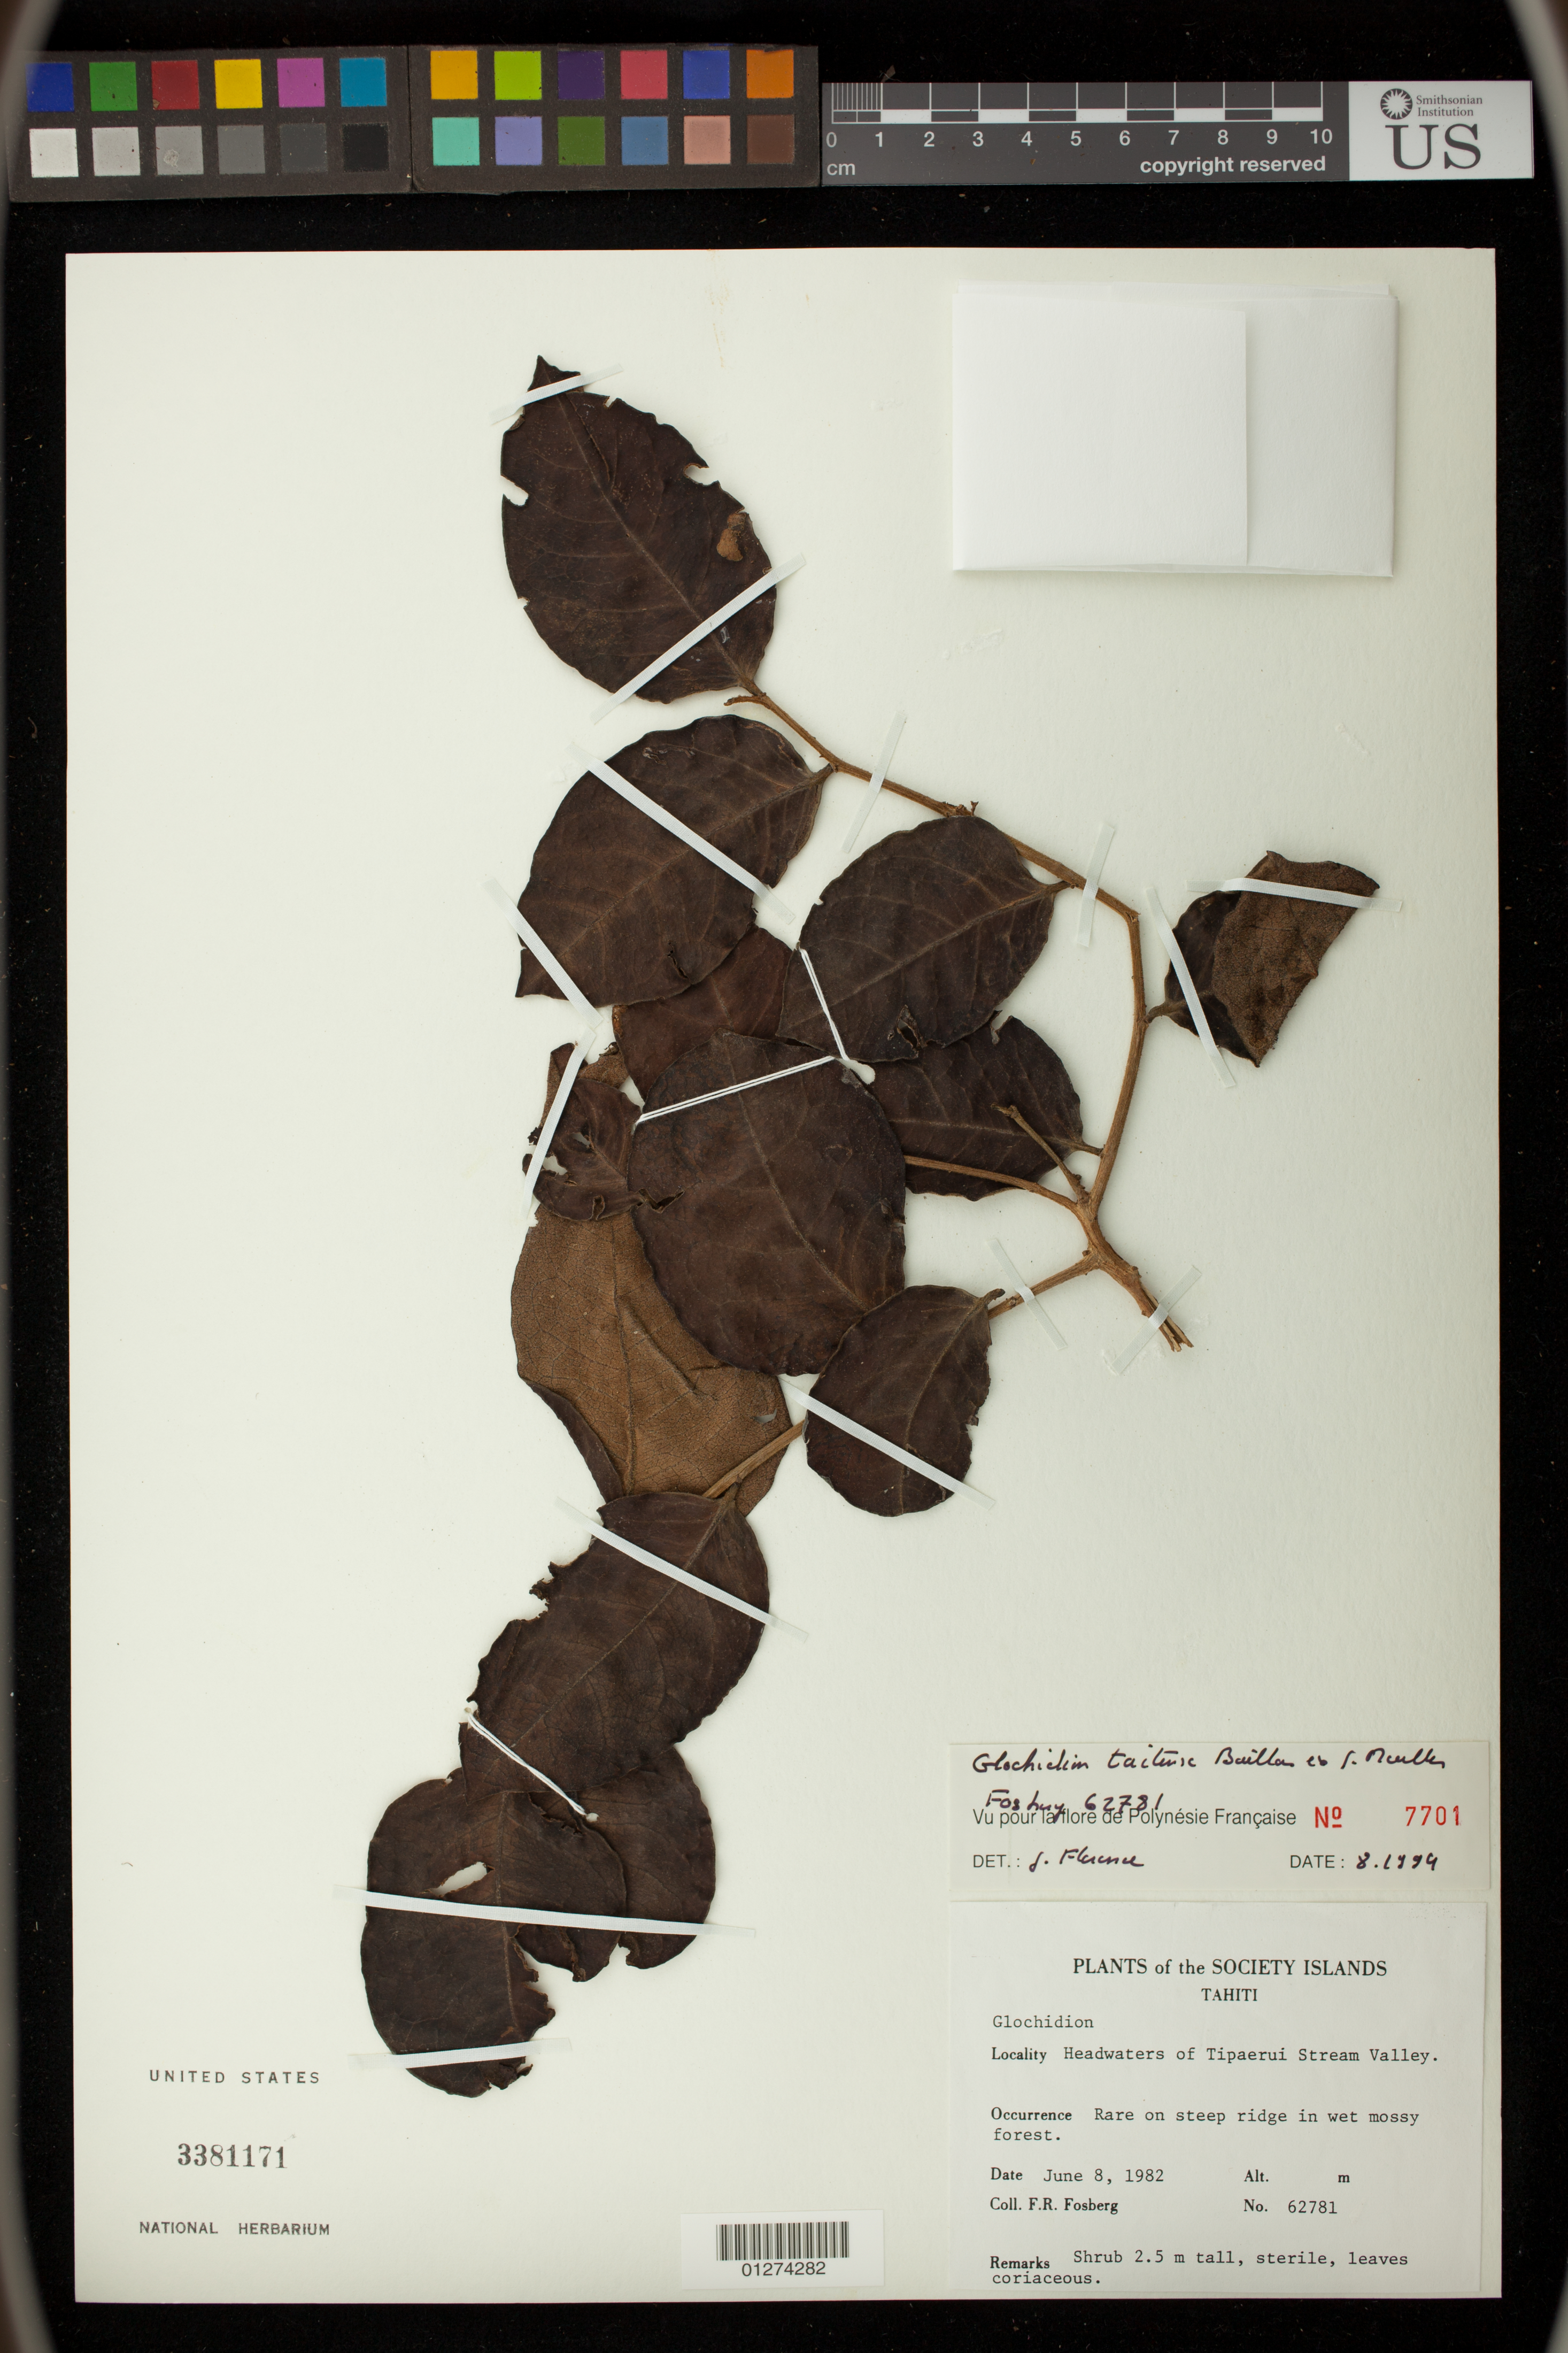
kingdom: Plantae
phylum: Tracheophyta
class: Magnoliopsida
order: Malpighiales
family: Phyllanthaceae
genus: Phyllanthus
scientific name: Phyllanthus taitensis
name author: (Baill. ex Müll. Arg.) Müll. Arg.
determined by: Wagner, W. L., (BOT), Smithsonian Institution - National Museum of Natural History (UNITED STATES)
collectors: F. R. Fosberg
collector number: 62781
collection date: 1982-06-08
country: French Polynesia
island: Tahiti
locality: Headwaters of Tipaerui Stream Valley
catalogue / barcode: US 3381171